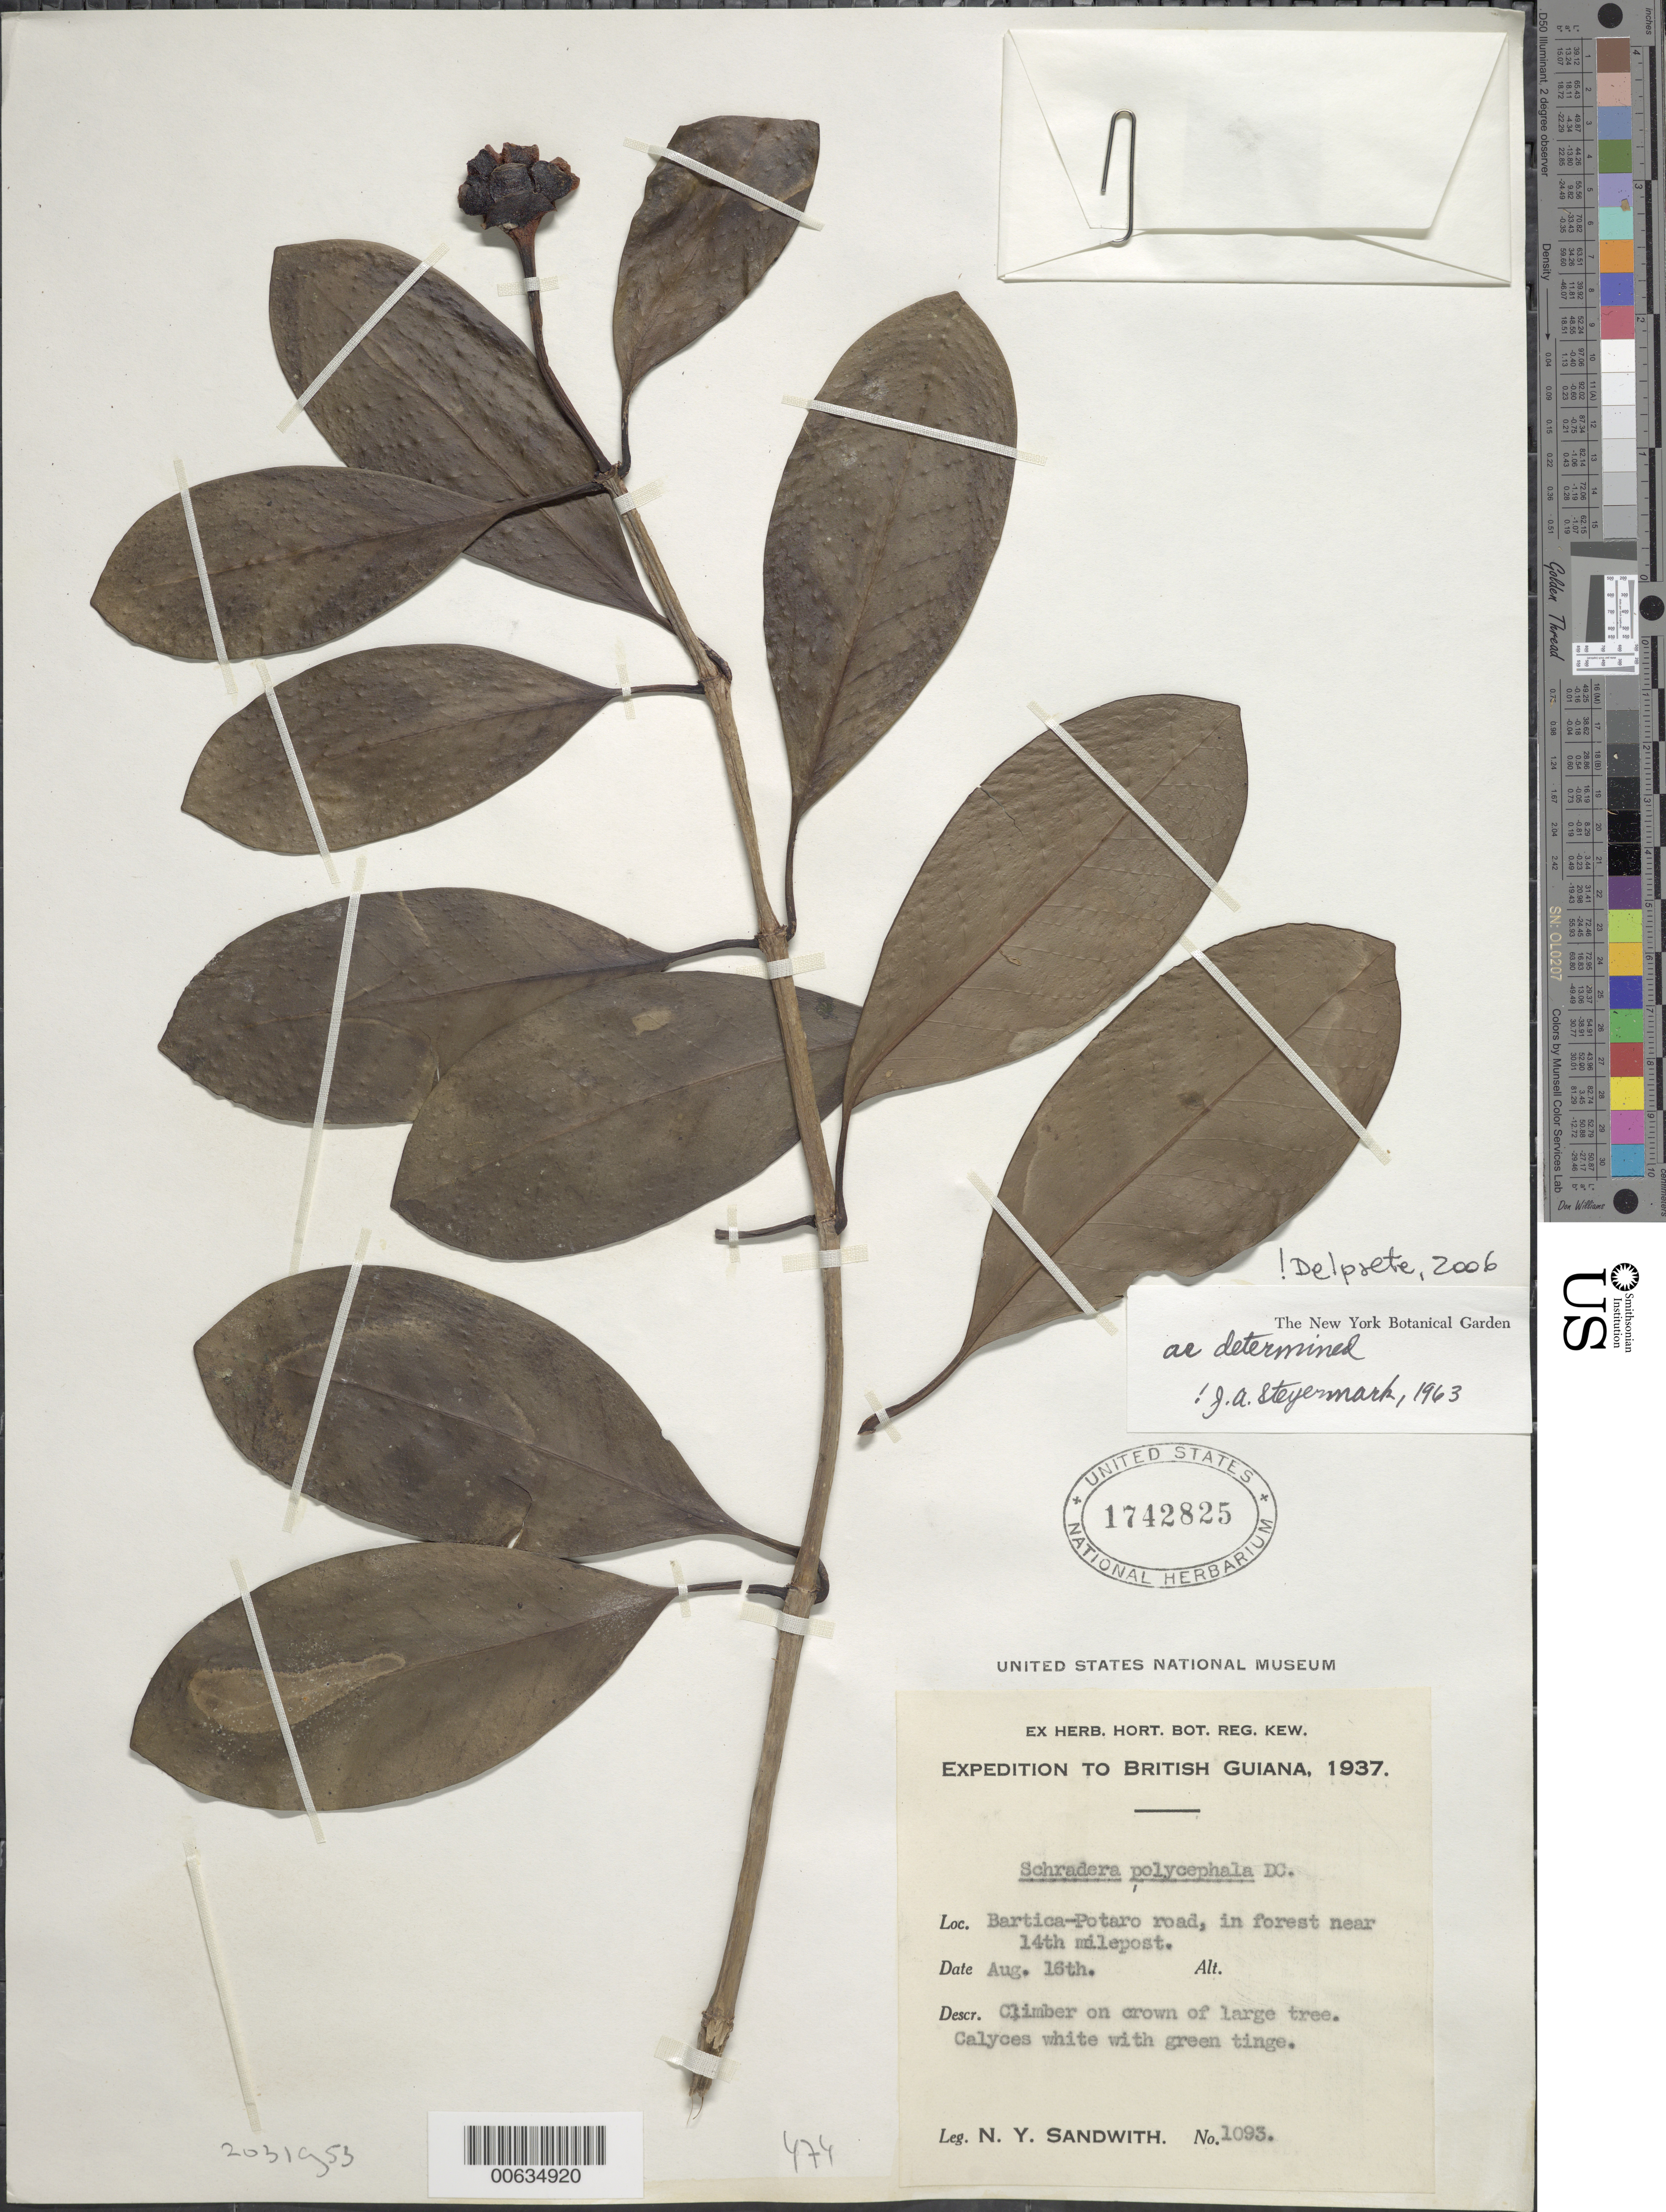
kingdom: Plantae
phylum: Tracheophyta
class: Magnoliopsida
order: Gentianales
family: Rubiaceae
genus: Schradera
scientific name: Schradera polycephala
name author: DC.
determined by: Delprete, P. G., Herb. de Guyane Cay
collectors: N. Y. Sandwith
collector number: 1093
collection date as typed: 16-Aug-37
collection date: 1937-08-16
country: Guyana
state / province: Cuyuni-Mazaruni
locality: Bartica-Potaro Road, near 14 mile post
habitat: Forest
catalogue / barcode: US 1742825